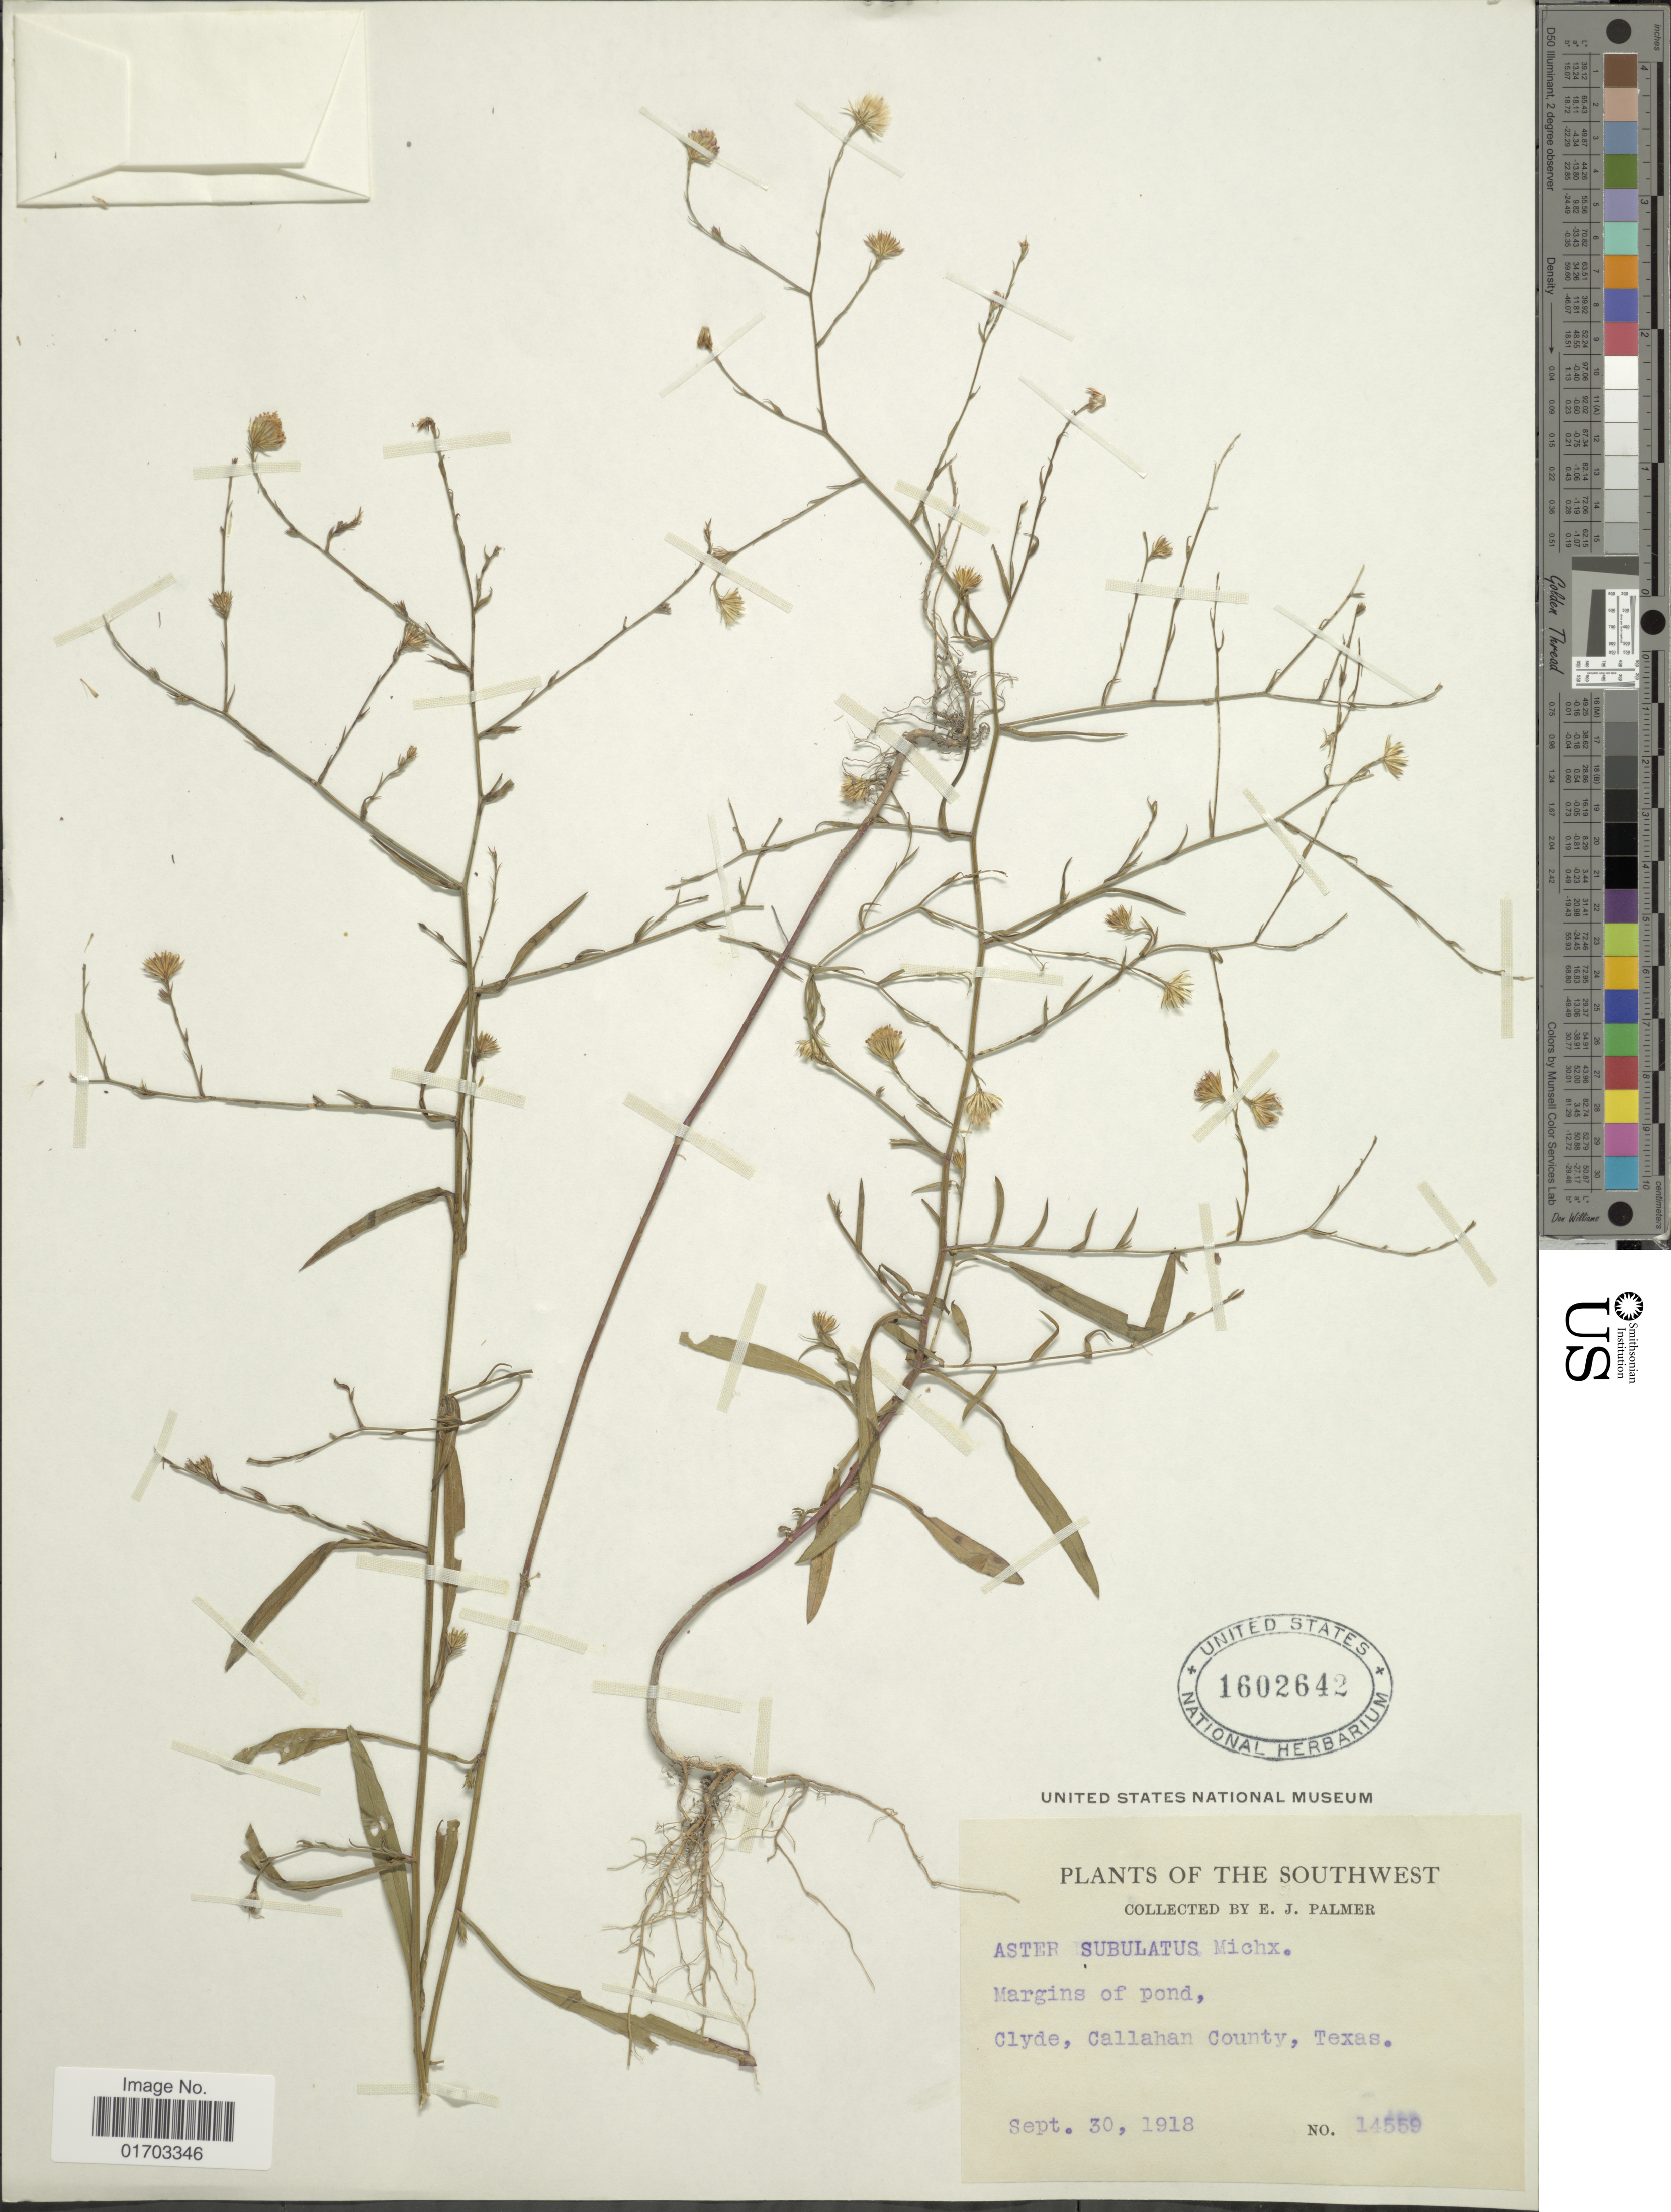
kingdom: Plantae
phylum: Tracheophyta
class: Magnoliopsida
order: Asterales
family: Asteraceae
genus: Symphyotrichum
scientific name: Symphyotrichum subulatum var. ligulatum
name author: (Shinners) S.D. Sundb.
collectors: E. J. Palmer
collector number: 14559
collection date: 1918-09-30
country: United States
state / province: Texas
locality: Southwest, margins of pond, Clyde, Callahan County.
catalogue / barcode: US 1602642